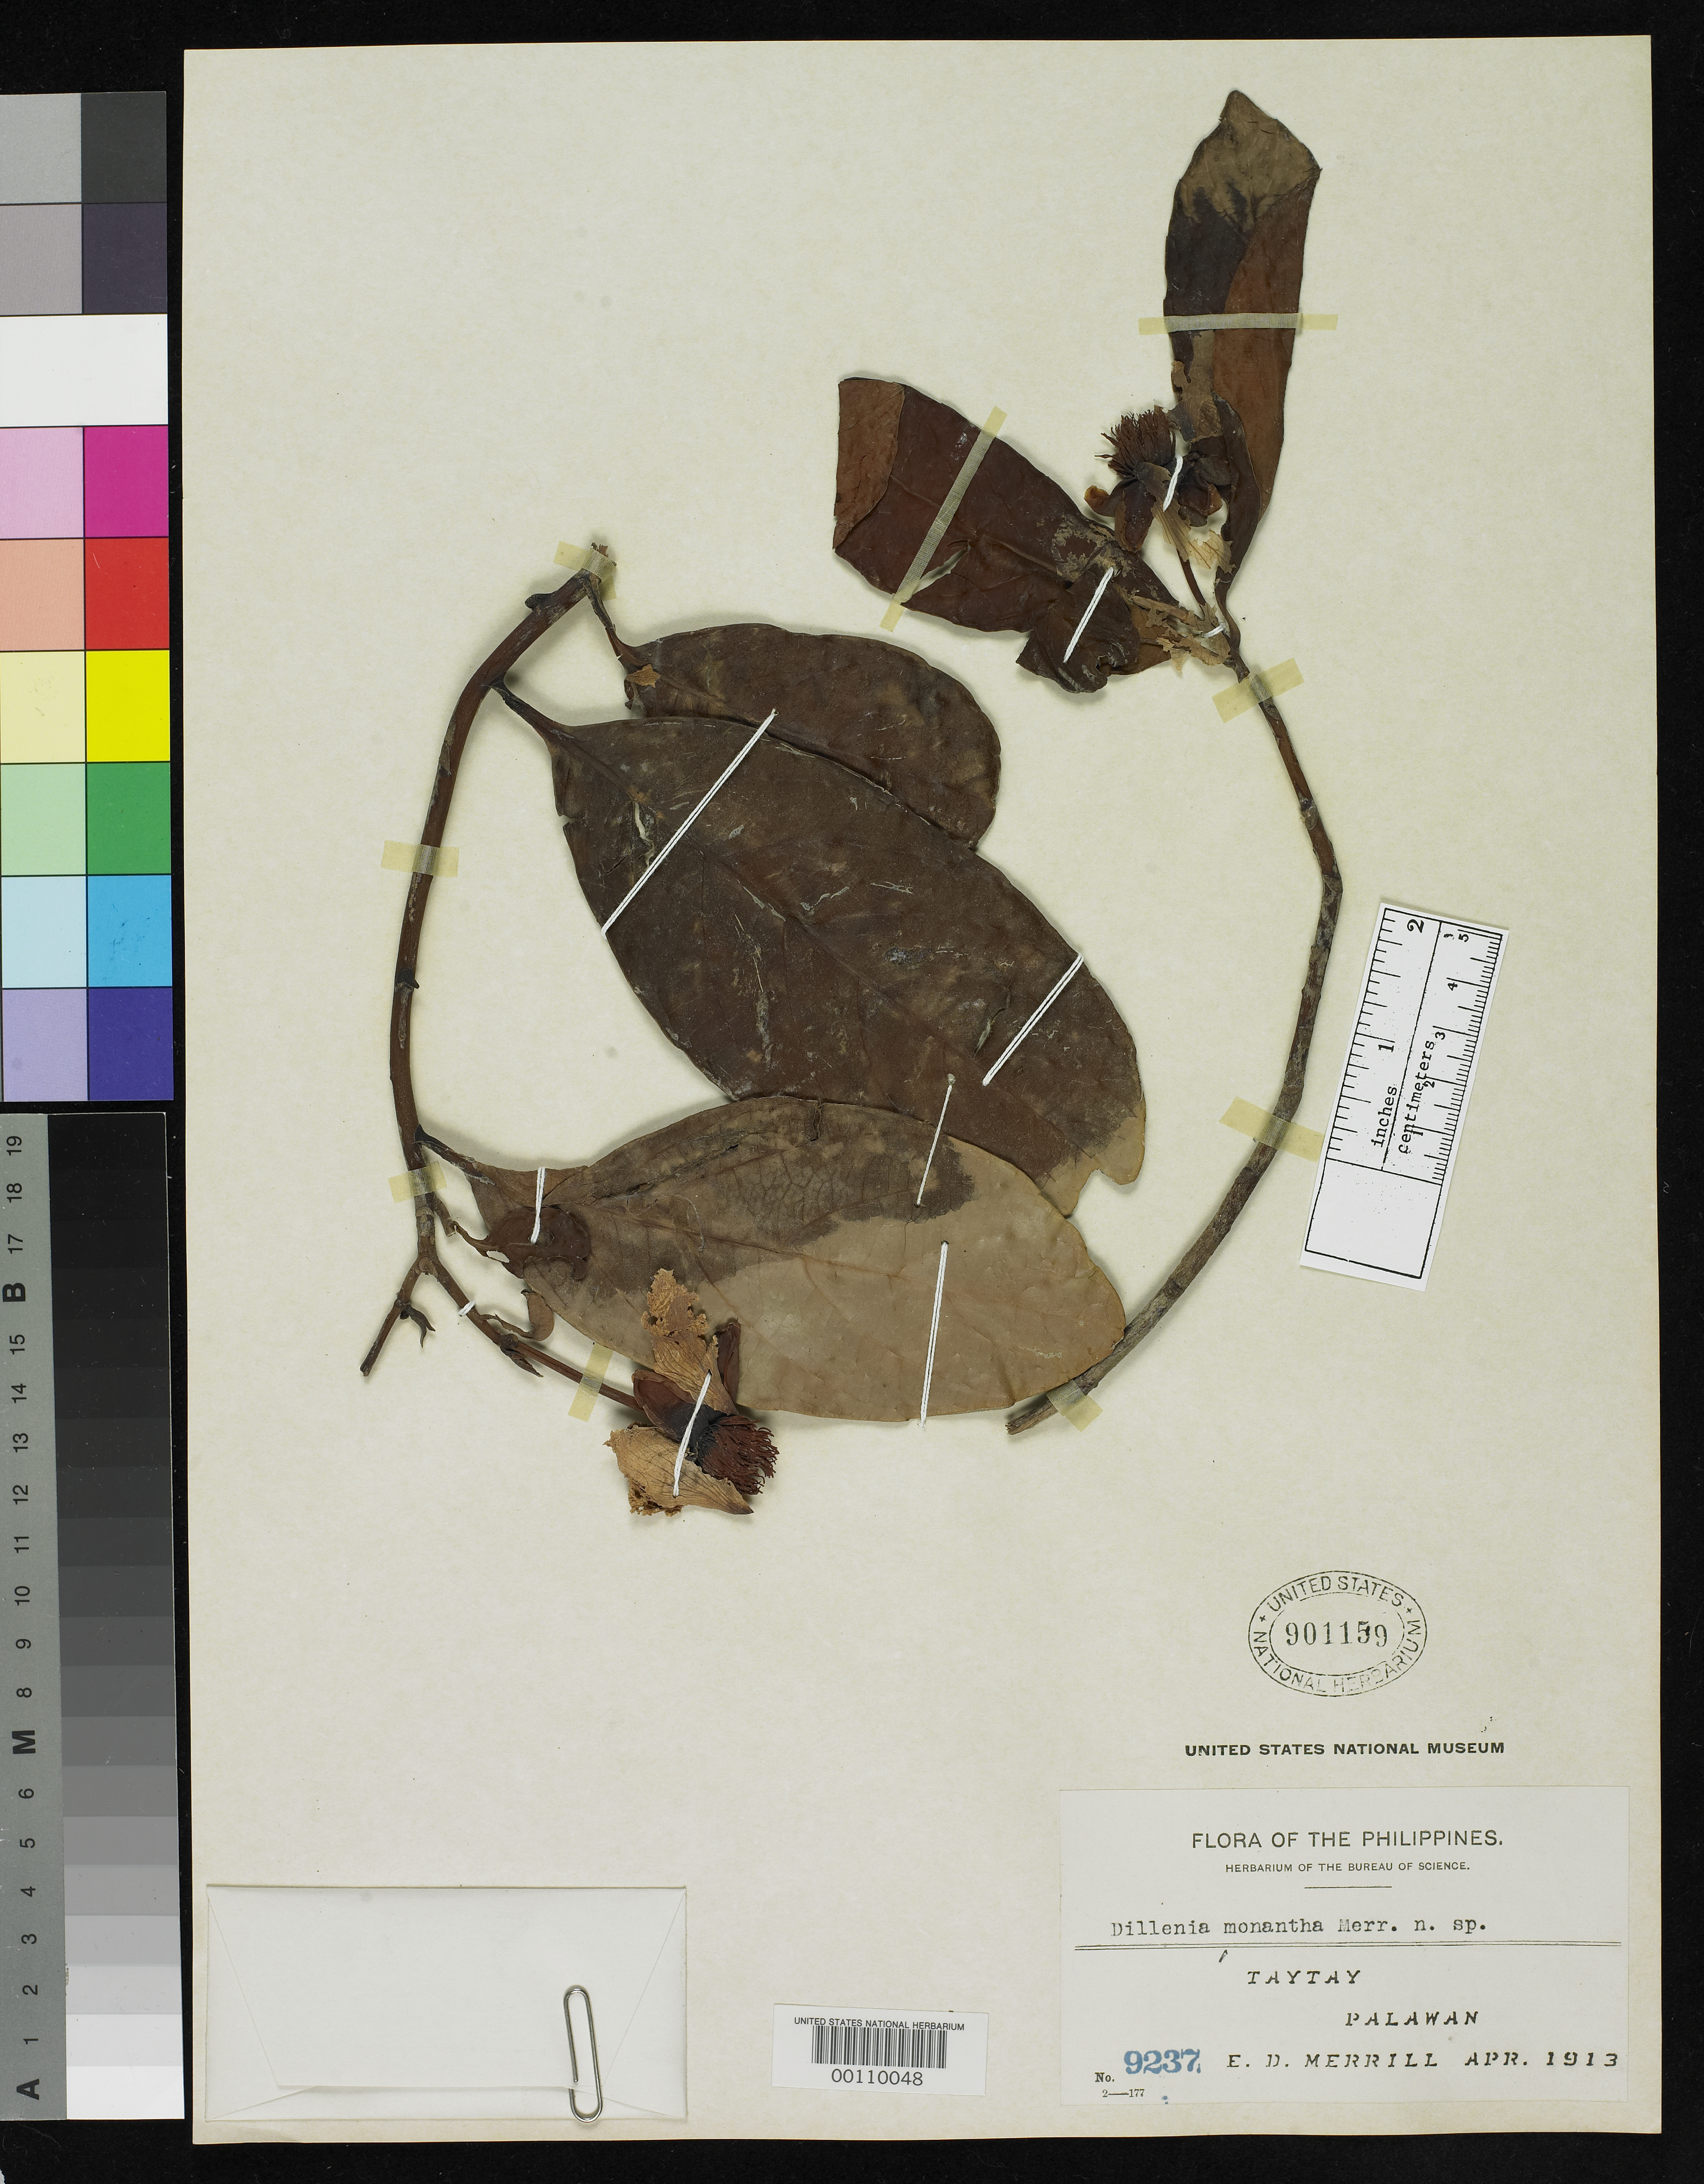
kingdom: Plantae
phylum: Tracheophyta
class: Magnoliopsida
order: Dilleniales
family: Dilleniaceae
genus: Dillenia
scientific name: Dillenia monantha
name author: Merr.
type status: Isotype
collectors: E. D. Merrill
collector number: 9237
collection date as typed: Apr 1913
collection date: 1913-04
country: Philippines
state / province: Mimaropa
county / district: Palawan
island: Palawan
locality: Taytay.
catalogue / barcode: US 901159